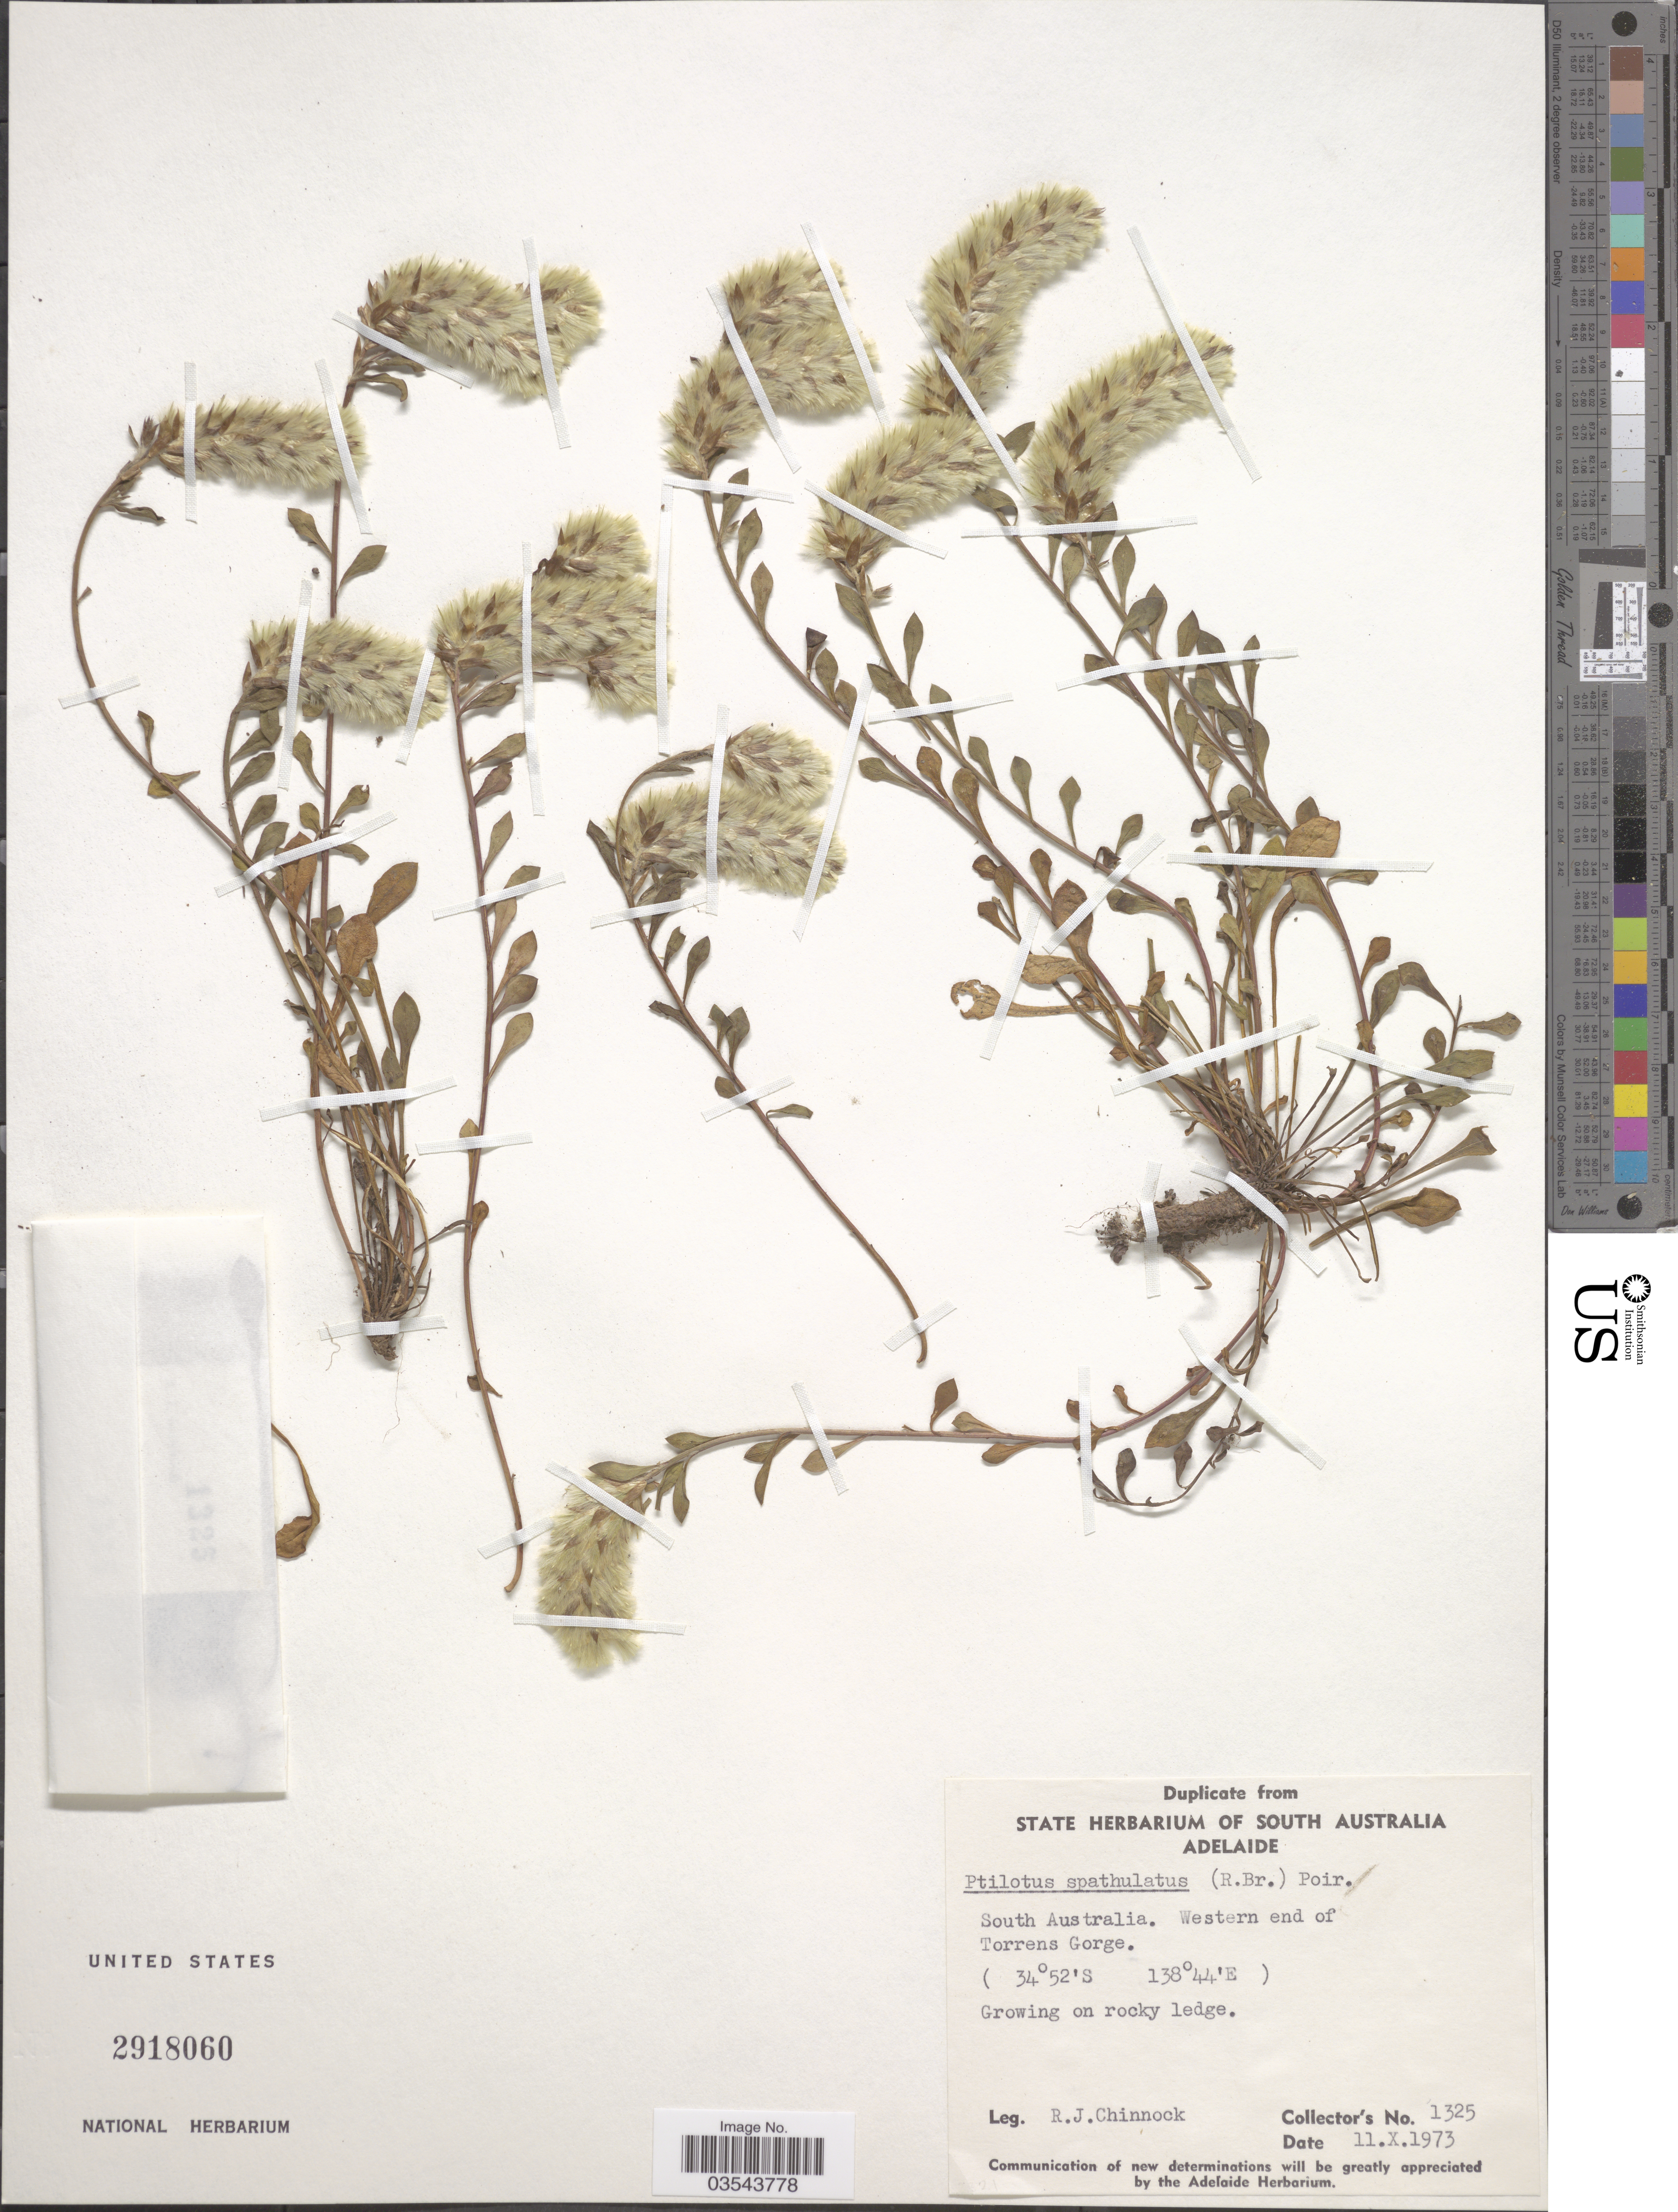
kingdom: Plantae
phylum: Tracheophyta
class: Magnoliopsida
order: Caryophyllales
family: Amaranthaceae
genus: Ptilotus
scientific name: Ptilotus spathulatus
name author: (R. Br.) F. Muell.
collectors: R. J. Chinnock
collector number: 1325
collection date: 1973-10-11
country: Australia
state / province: South Australia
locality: Western end of Torrens Gorge.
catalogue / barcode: US 2918060